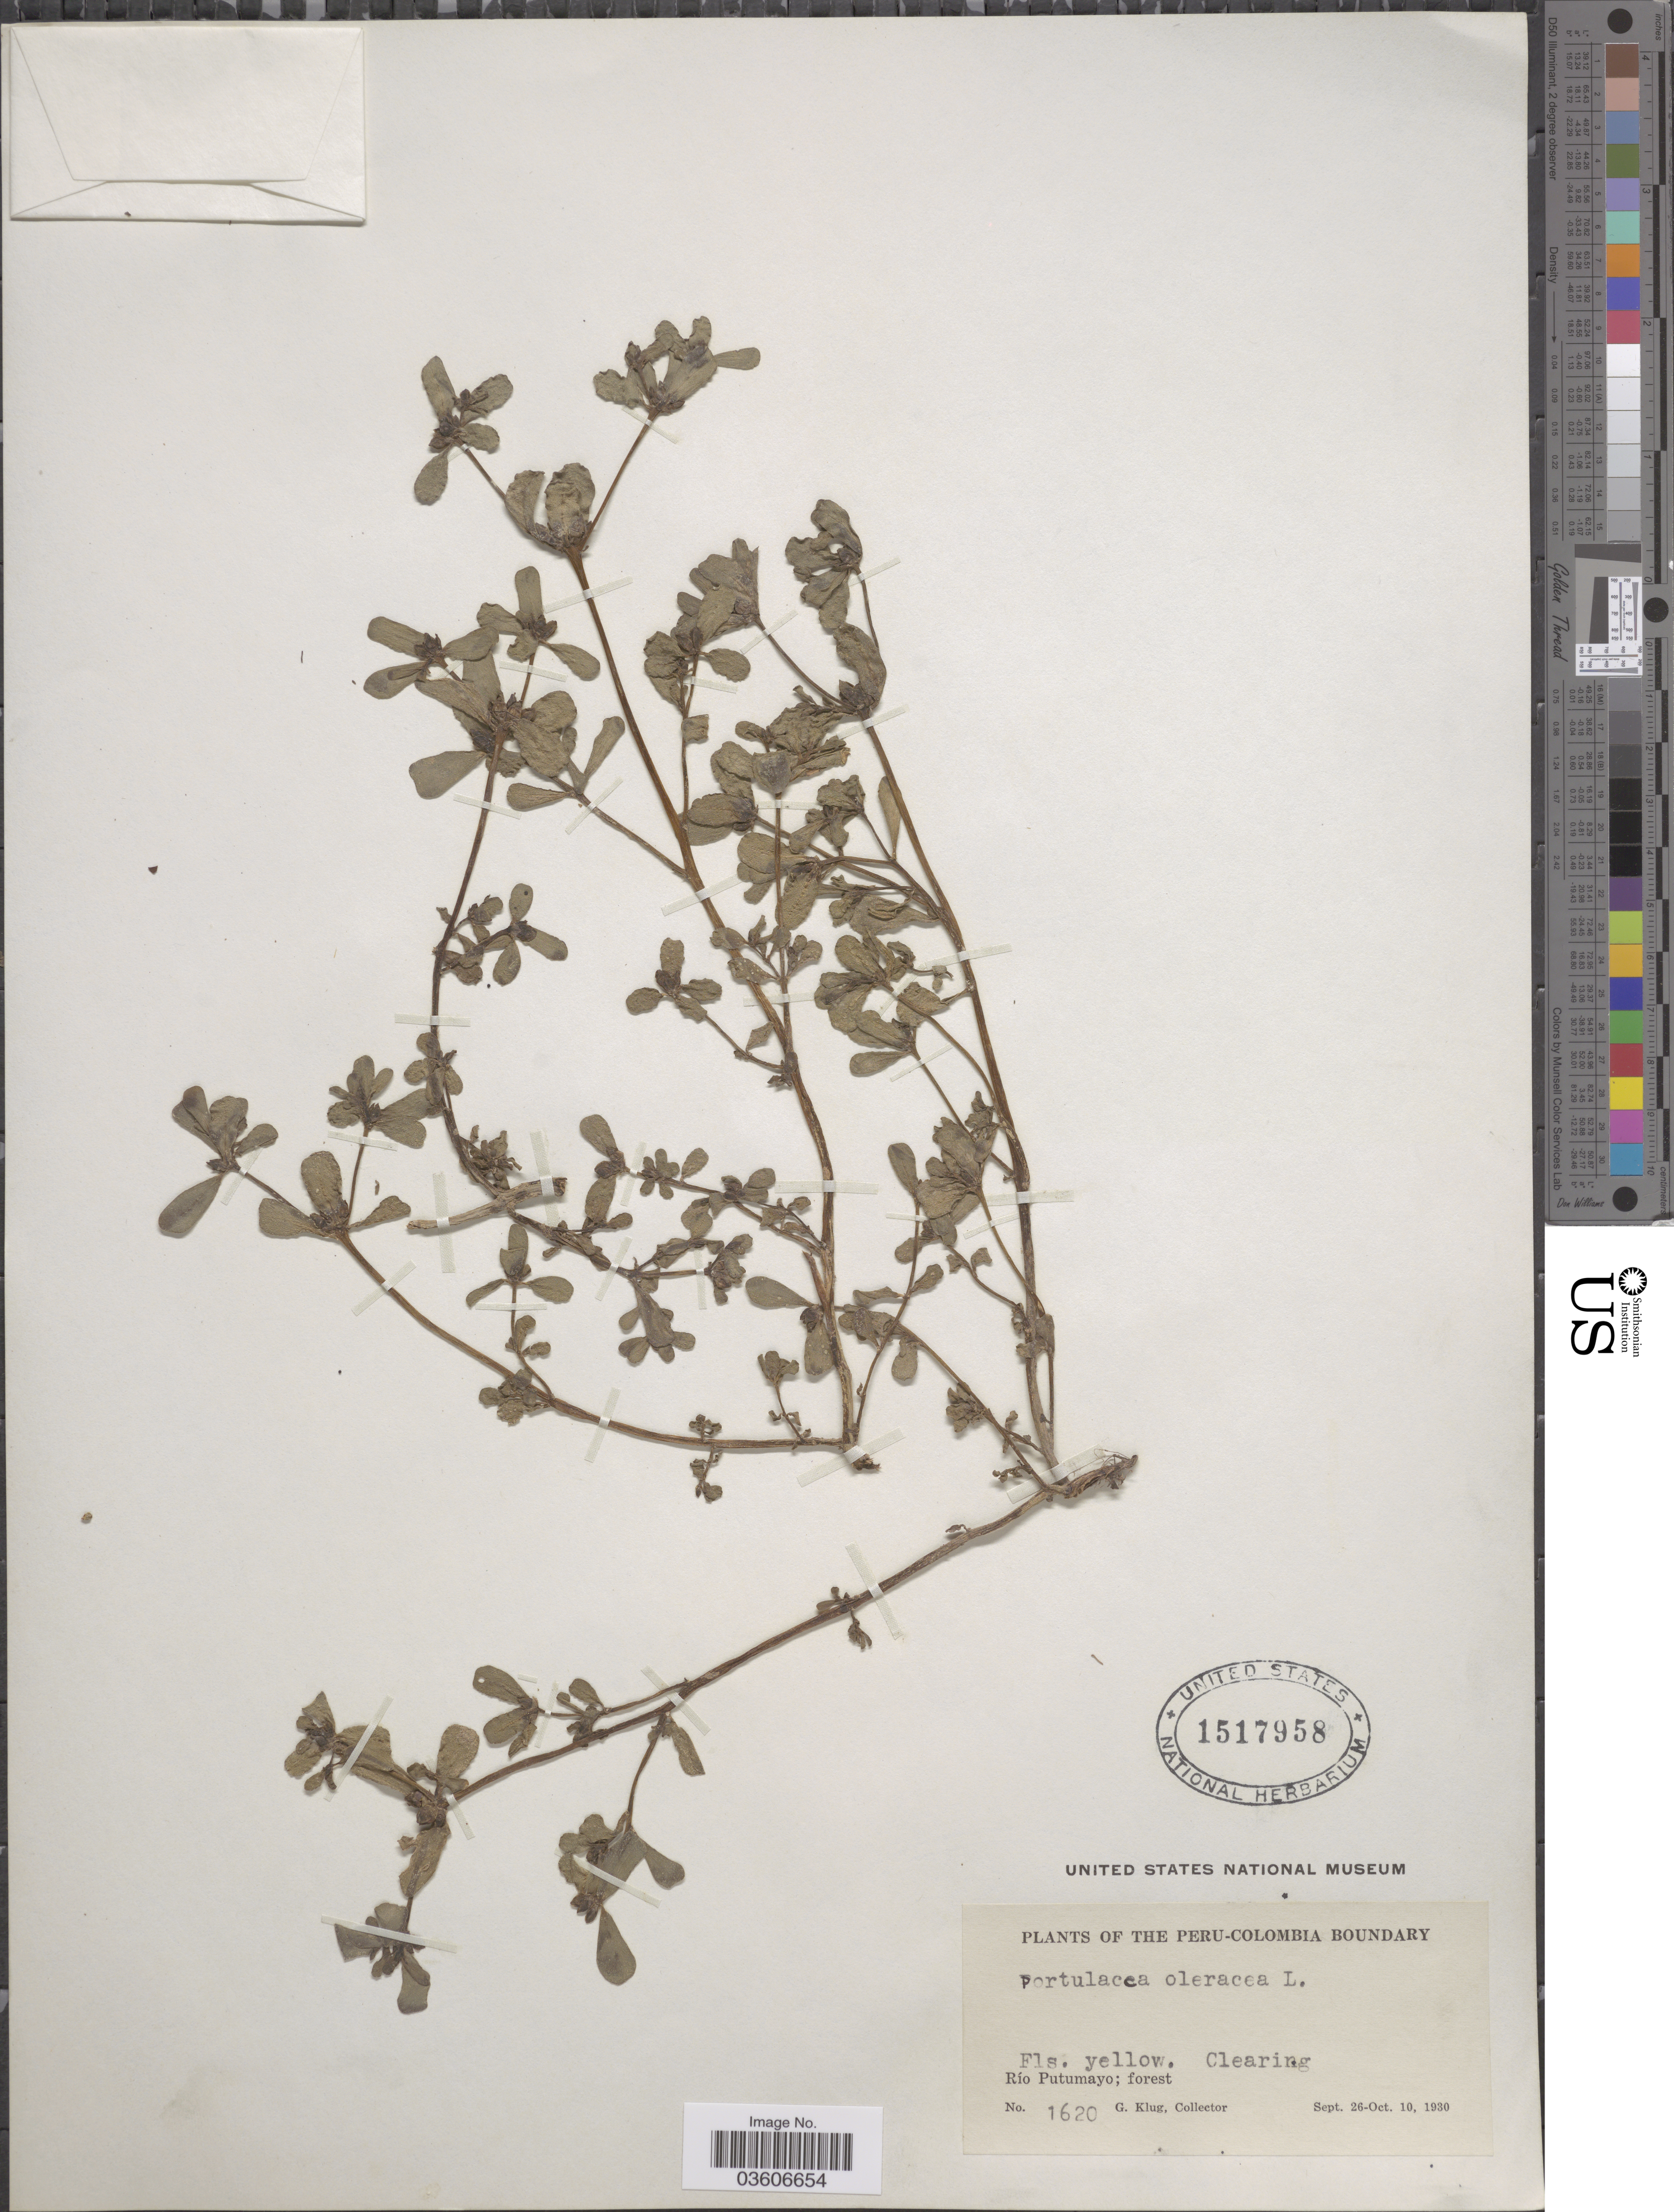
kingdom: Plantae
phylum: Tracheophyta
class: Magnoliopsida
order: Caryophyllales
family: Portulacaceae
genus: Portulaca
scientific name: Portulaca oleracea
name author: L.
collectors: G. Klug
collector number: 1620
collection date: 1930-09-26/1930-10-10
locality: The Peru-Colombia Boundary. Río Putumayo.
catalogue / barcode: US 1517958